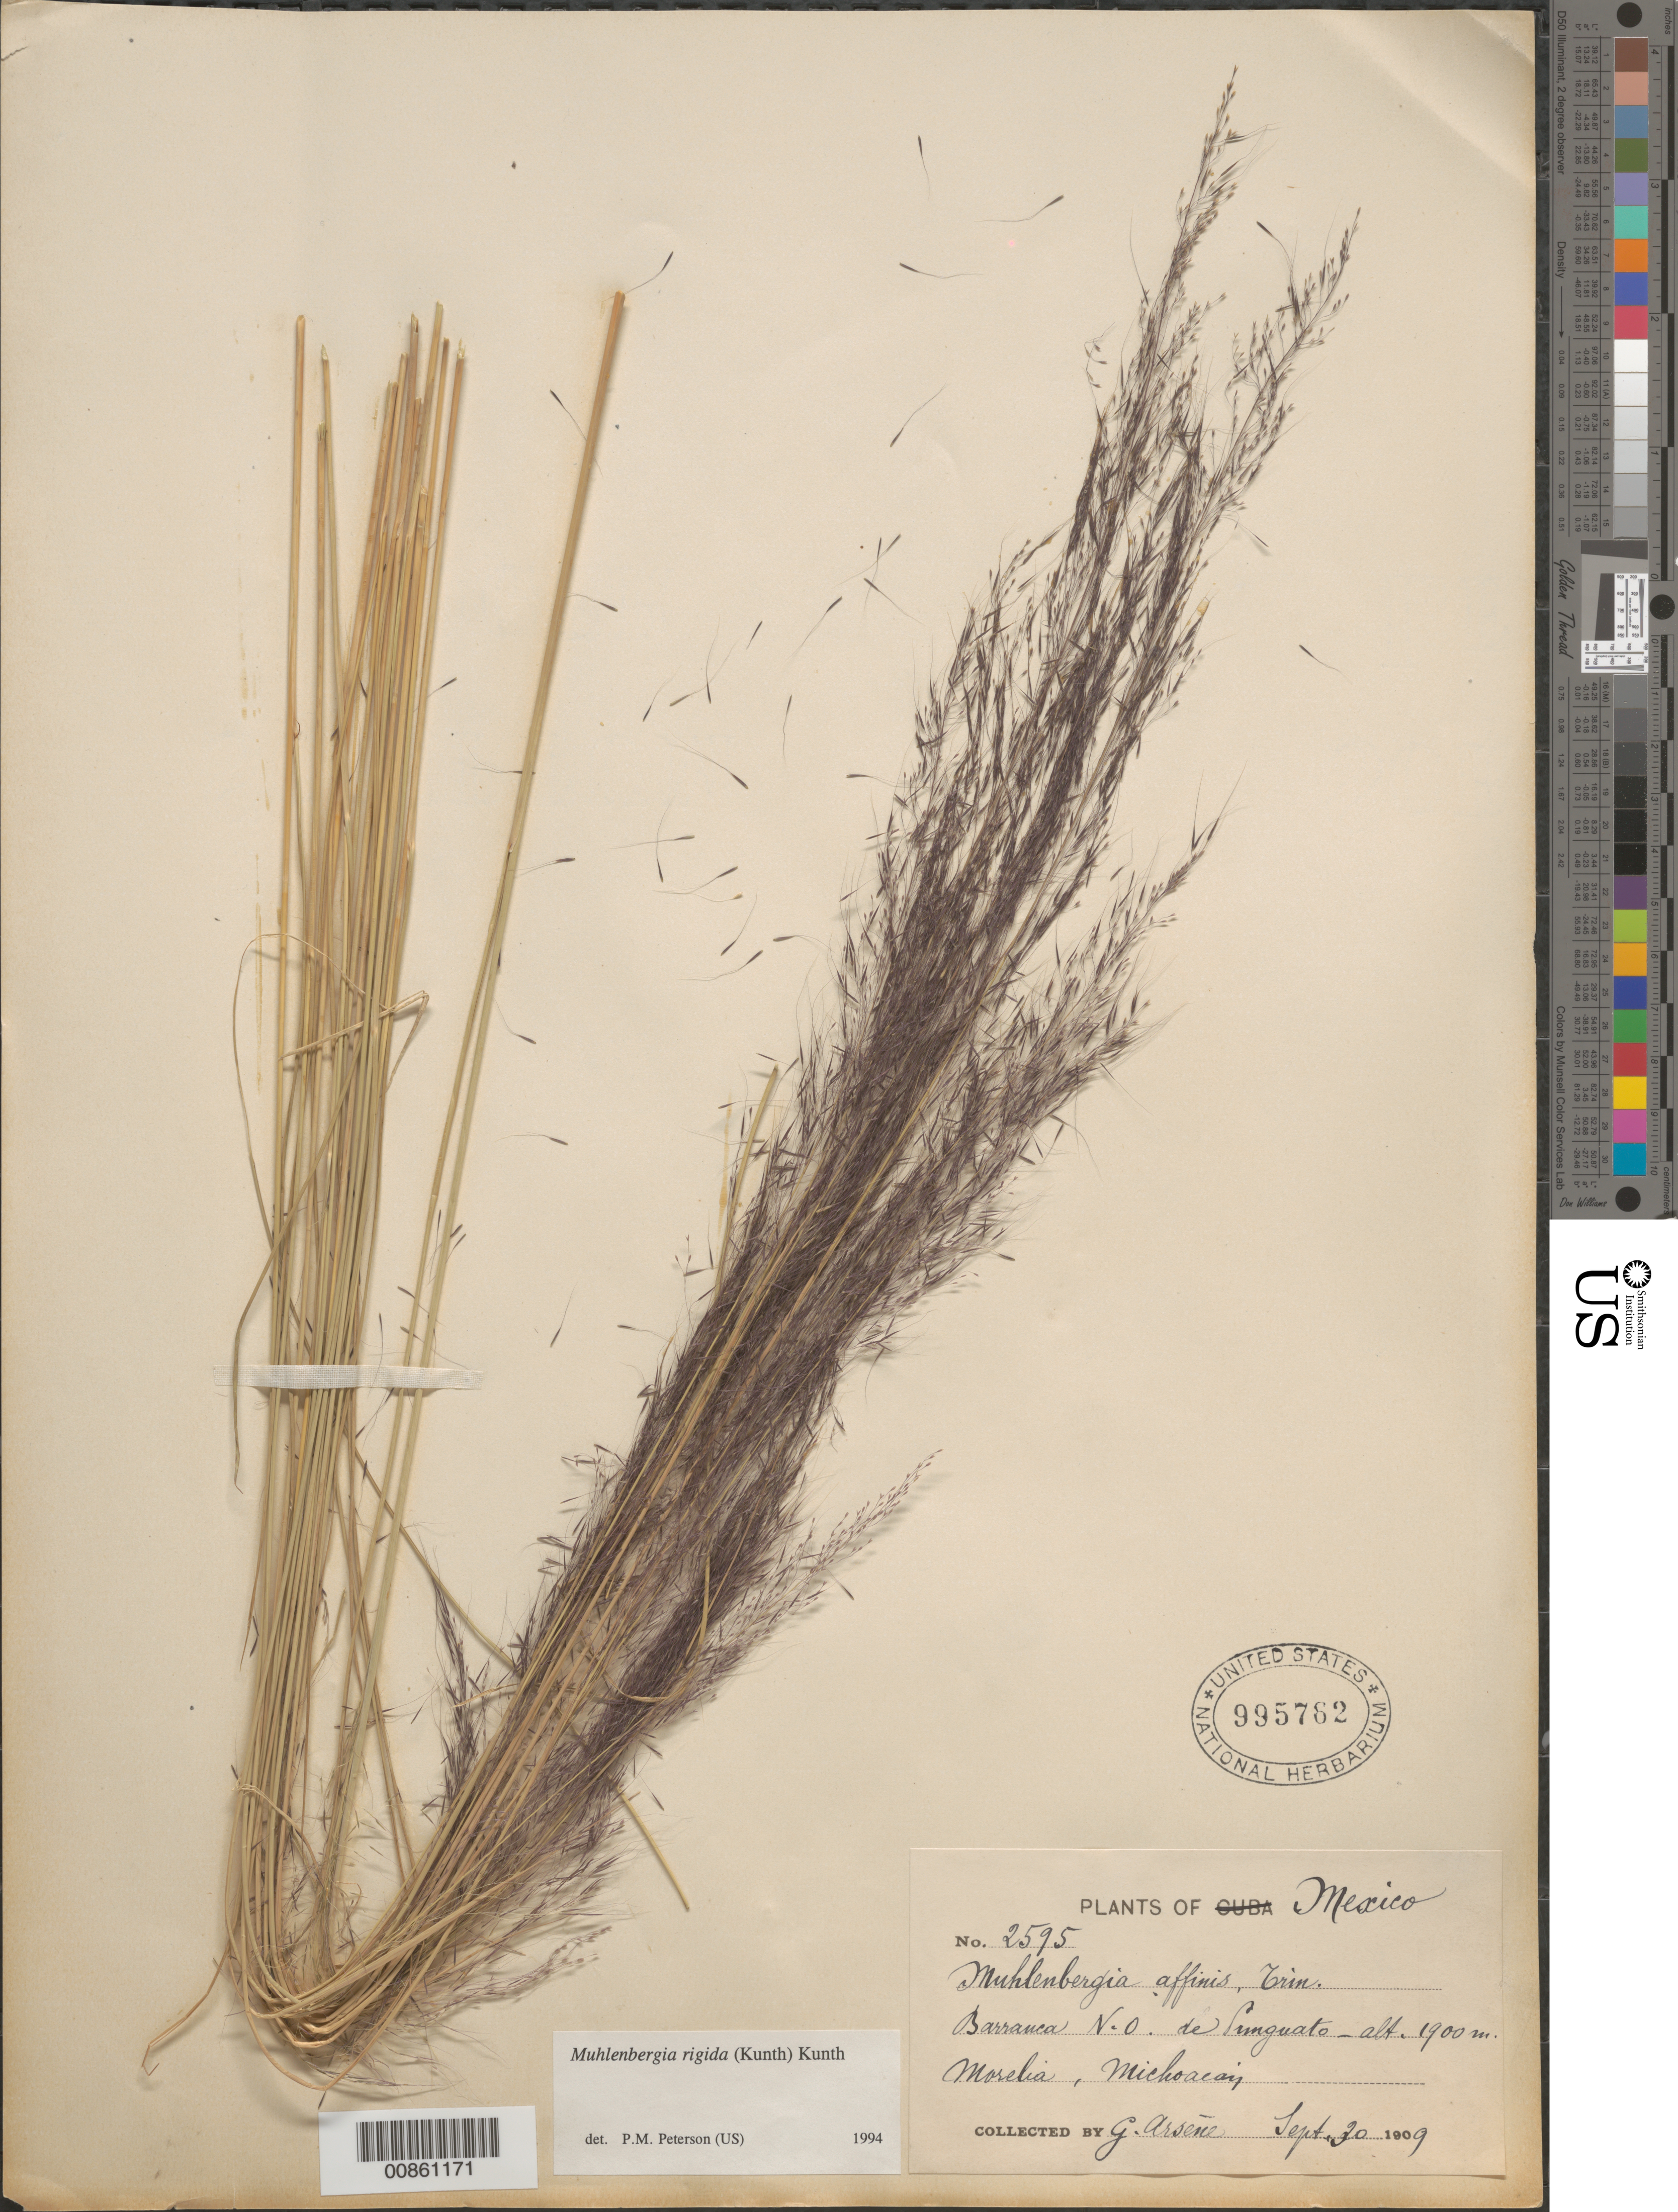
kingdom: Plantae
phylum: Tracheophyta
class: Liliopsida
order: Poales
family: Poaceae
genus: Muhlenbergia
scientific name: Muhlenbergia rigida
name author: (Kunth) Kunth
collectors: Bro. G. Arsène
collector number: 2595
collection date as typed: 30 Sep 1909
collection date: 1909-09-30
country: Mexico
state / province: Michoacán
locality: Barranca N-0 de Limguato, Morelia, Mich.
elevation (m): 1900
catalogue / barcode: US 995762